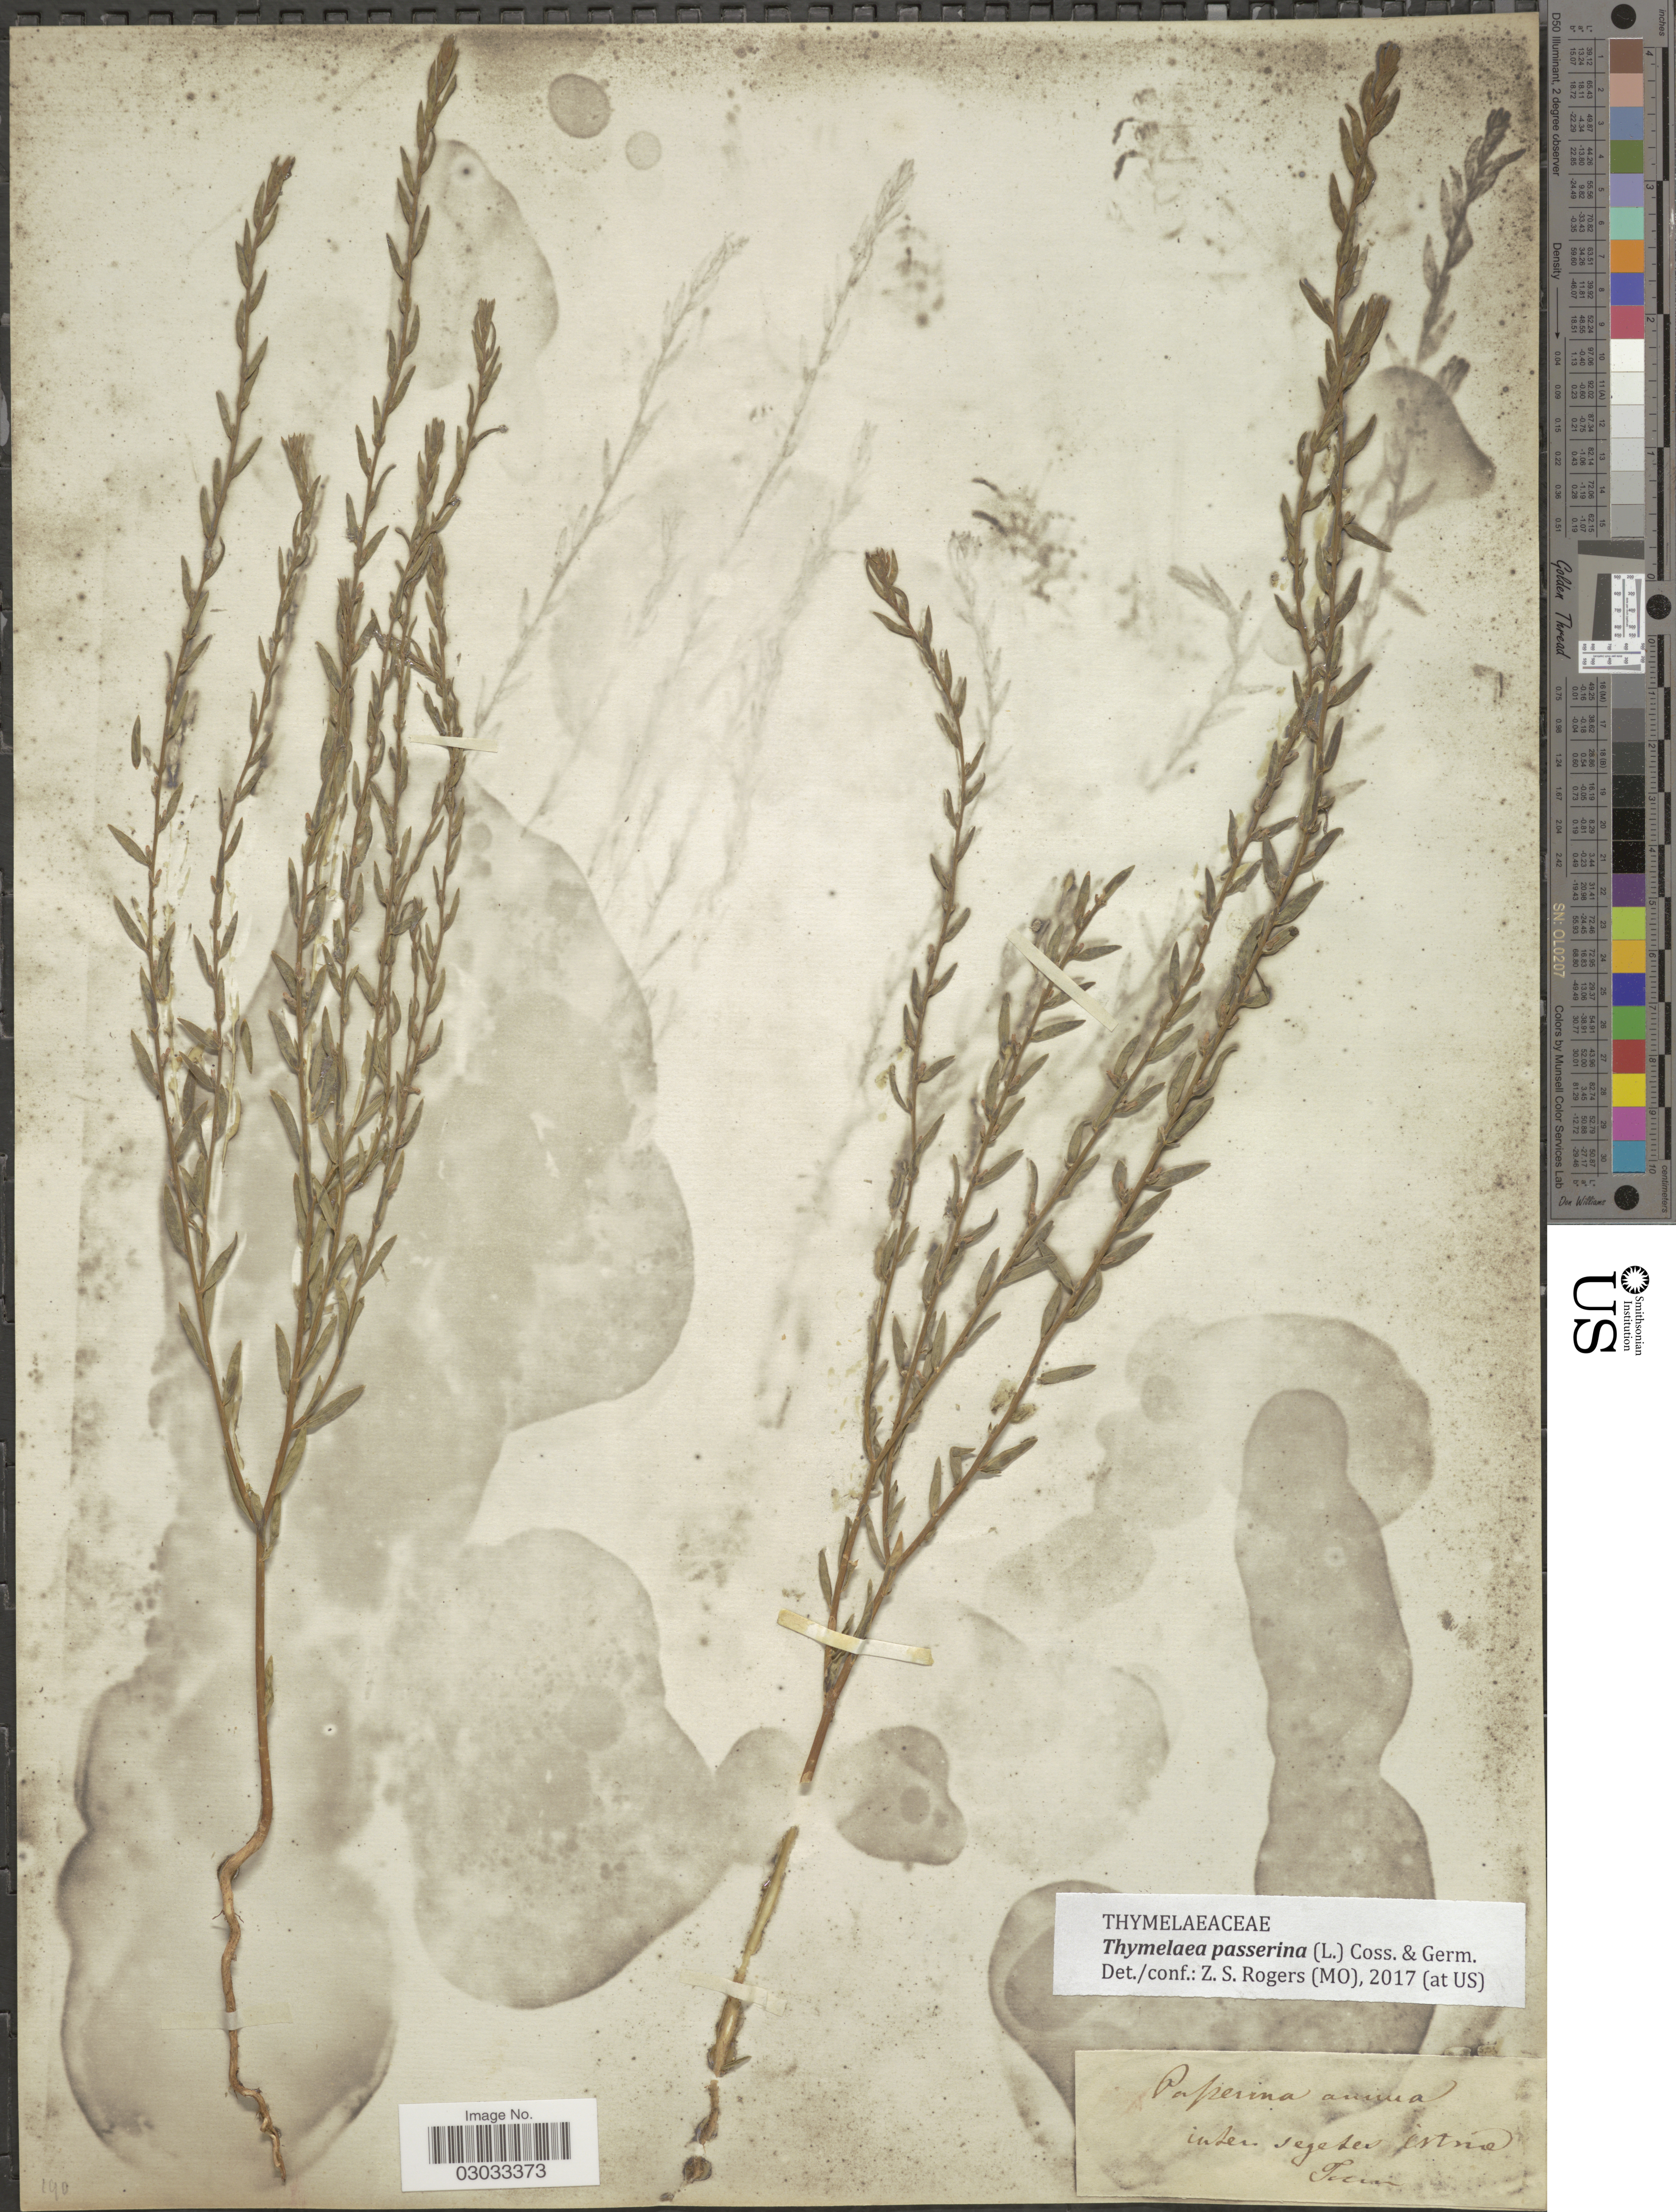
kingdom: Plantae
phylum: Tracheophyta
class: Magnoliopsida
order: Malvales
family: Thymelaeaceae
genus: Thymelaea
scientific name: Thymelaea passerina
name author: (L.) Coss. & Germ.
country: Croatia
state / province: Istria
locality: Inter segetes Istria.